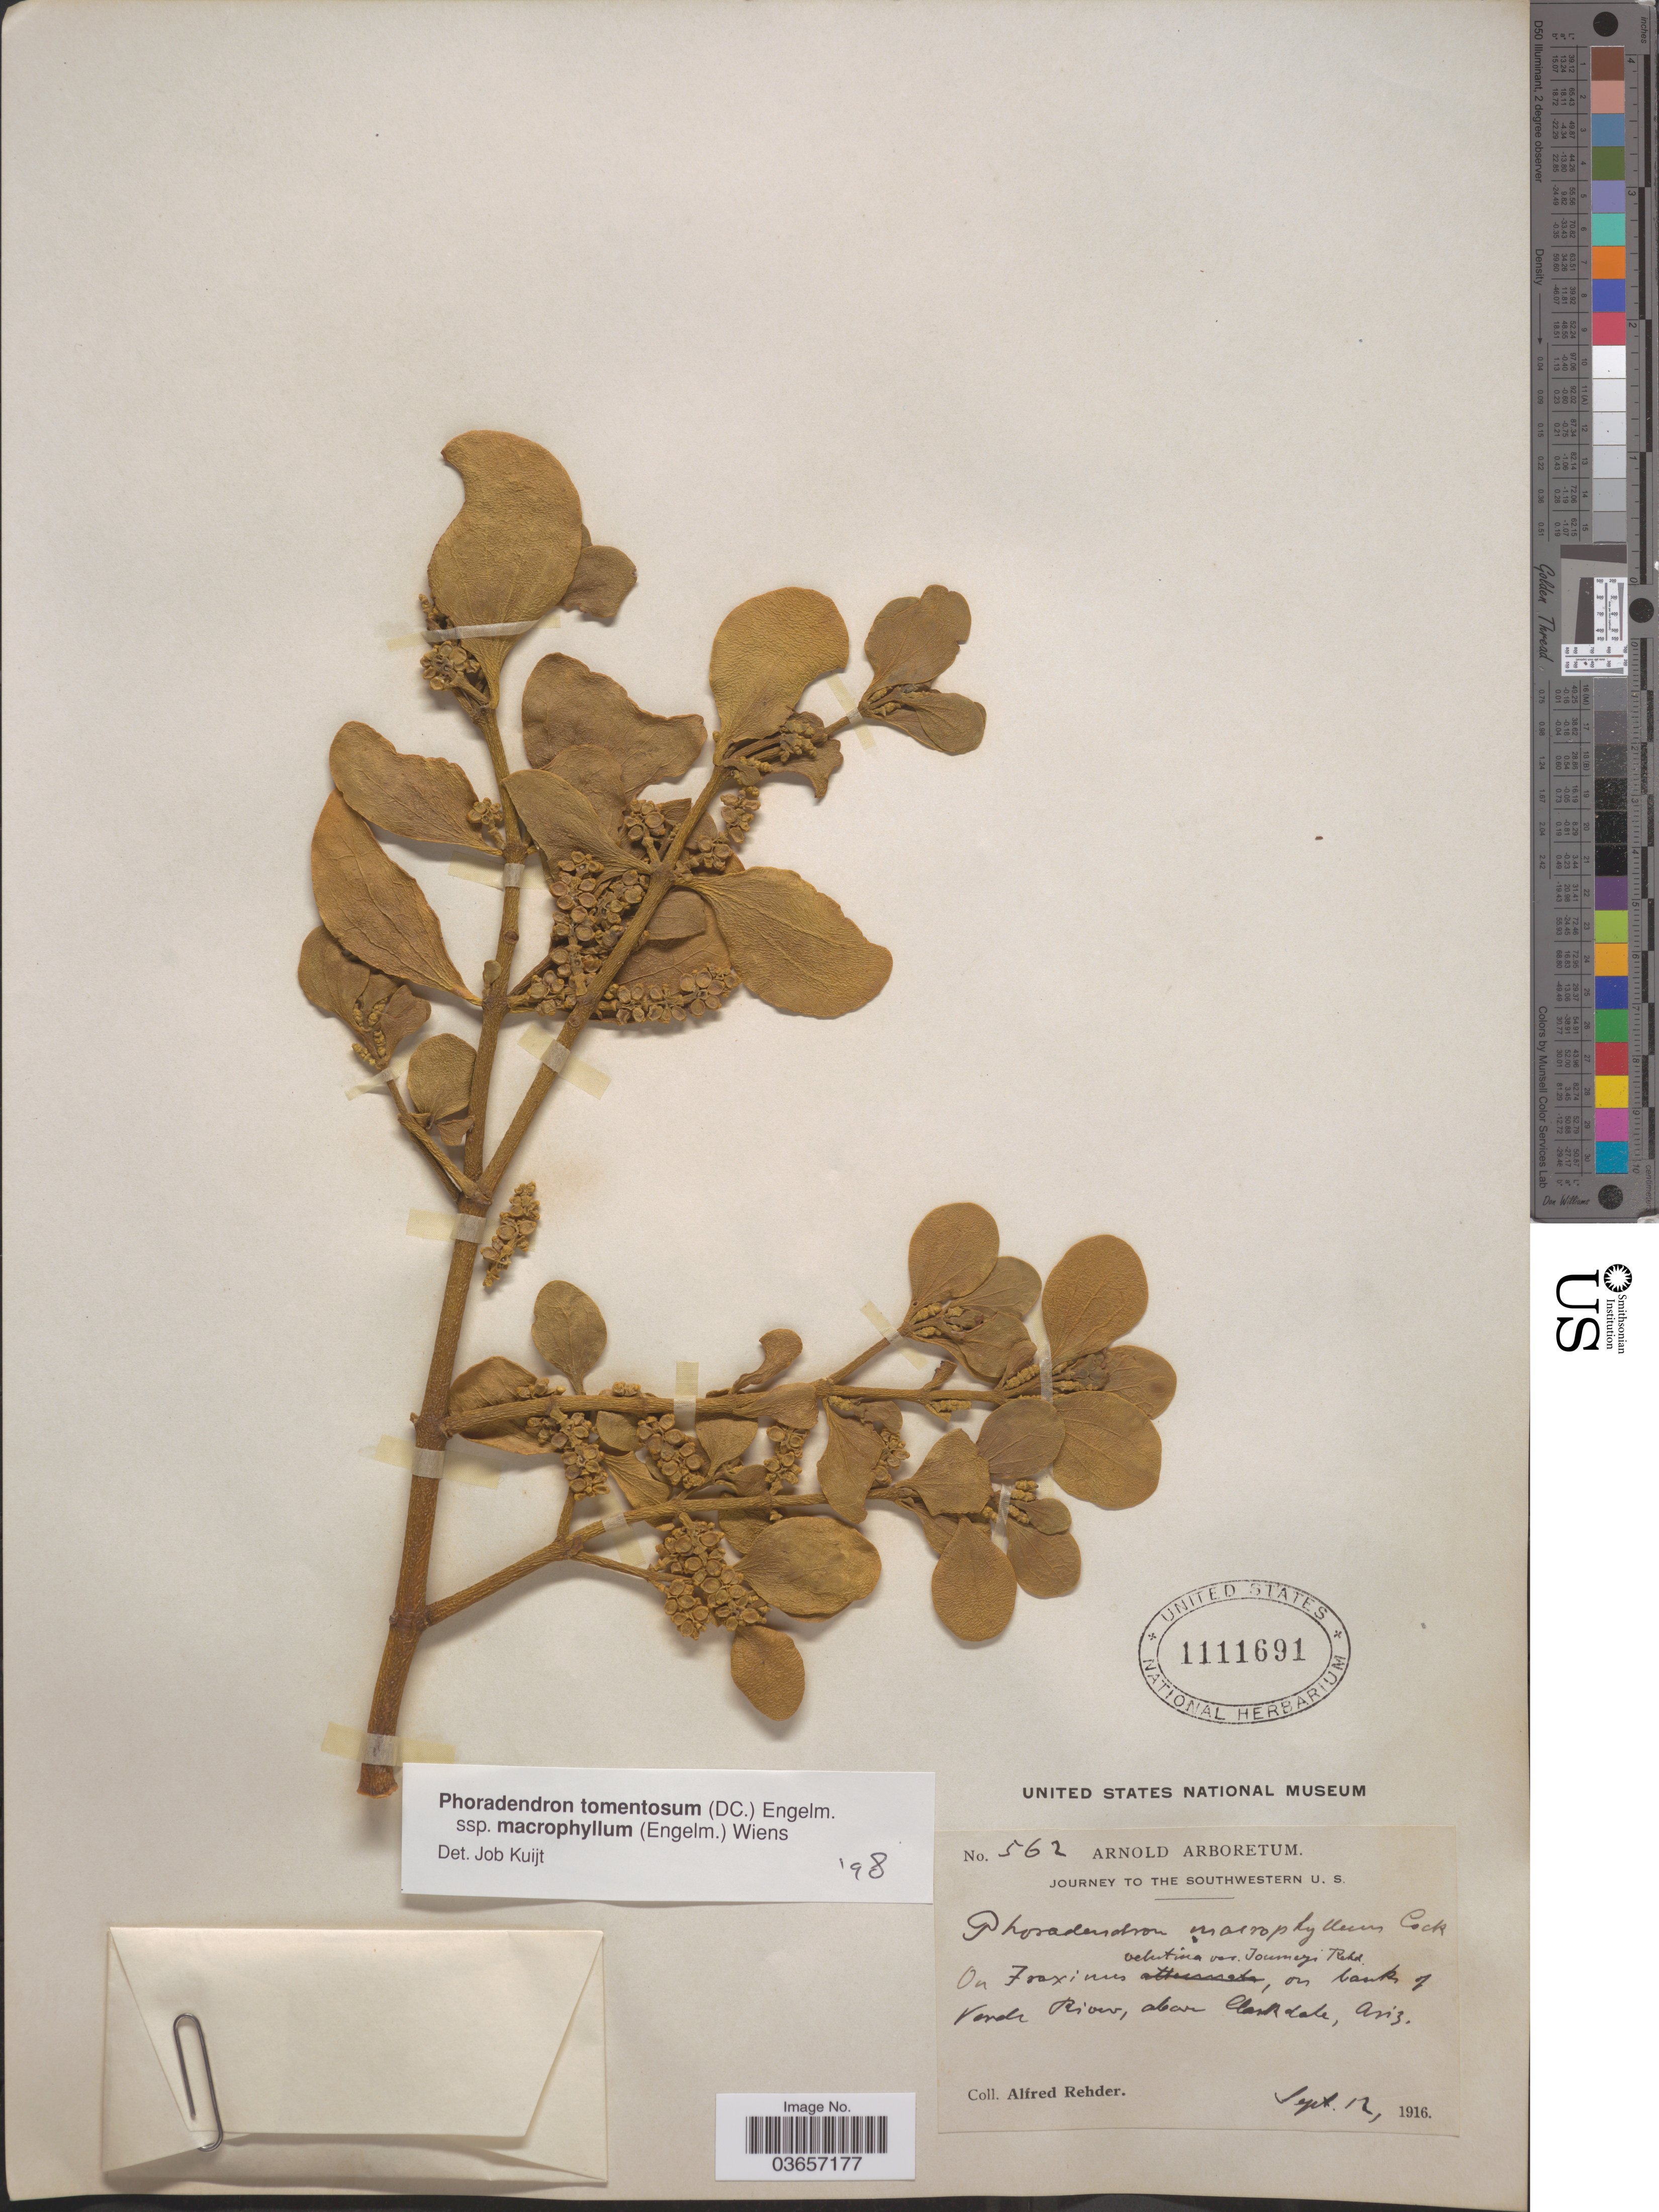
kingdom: Plantae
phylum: Tracheophyta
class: Magnoliopsida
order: Santalales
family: Viscaceae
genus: Phoradendron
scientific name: Phoradendron tomentosum subsp. macrophyllum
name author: DC.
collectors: A. Rehder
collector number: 562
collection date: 1916-09-12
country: United States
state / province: Arizona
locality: Southwestern U. S. On bank of Verde River, above Clarkdale.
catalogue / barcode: US 1111691